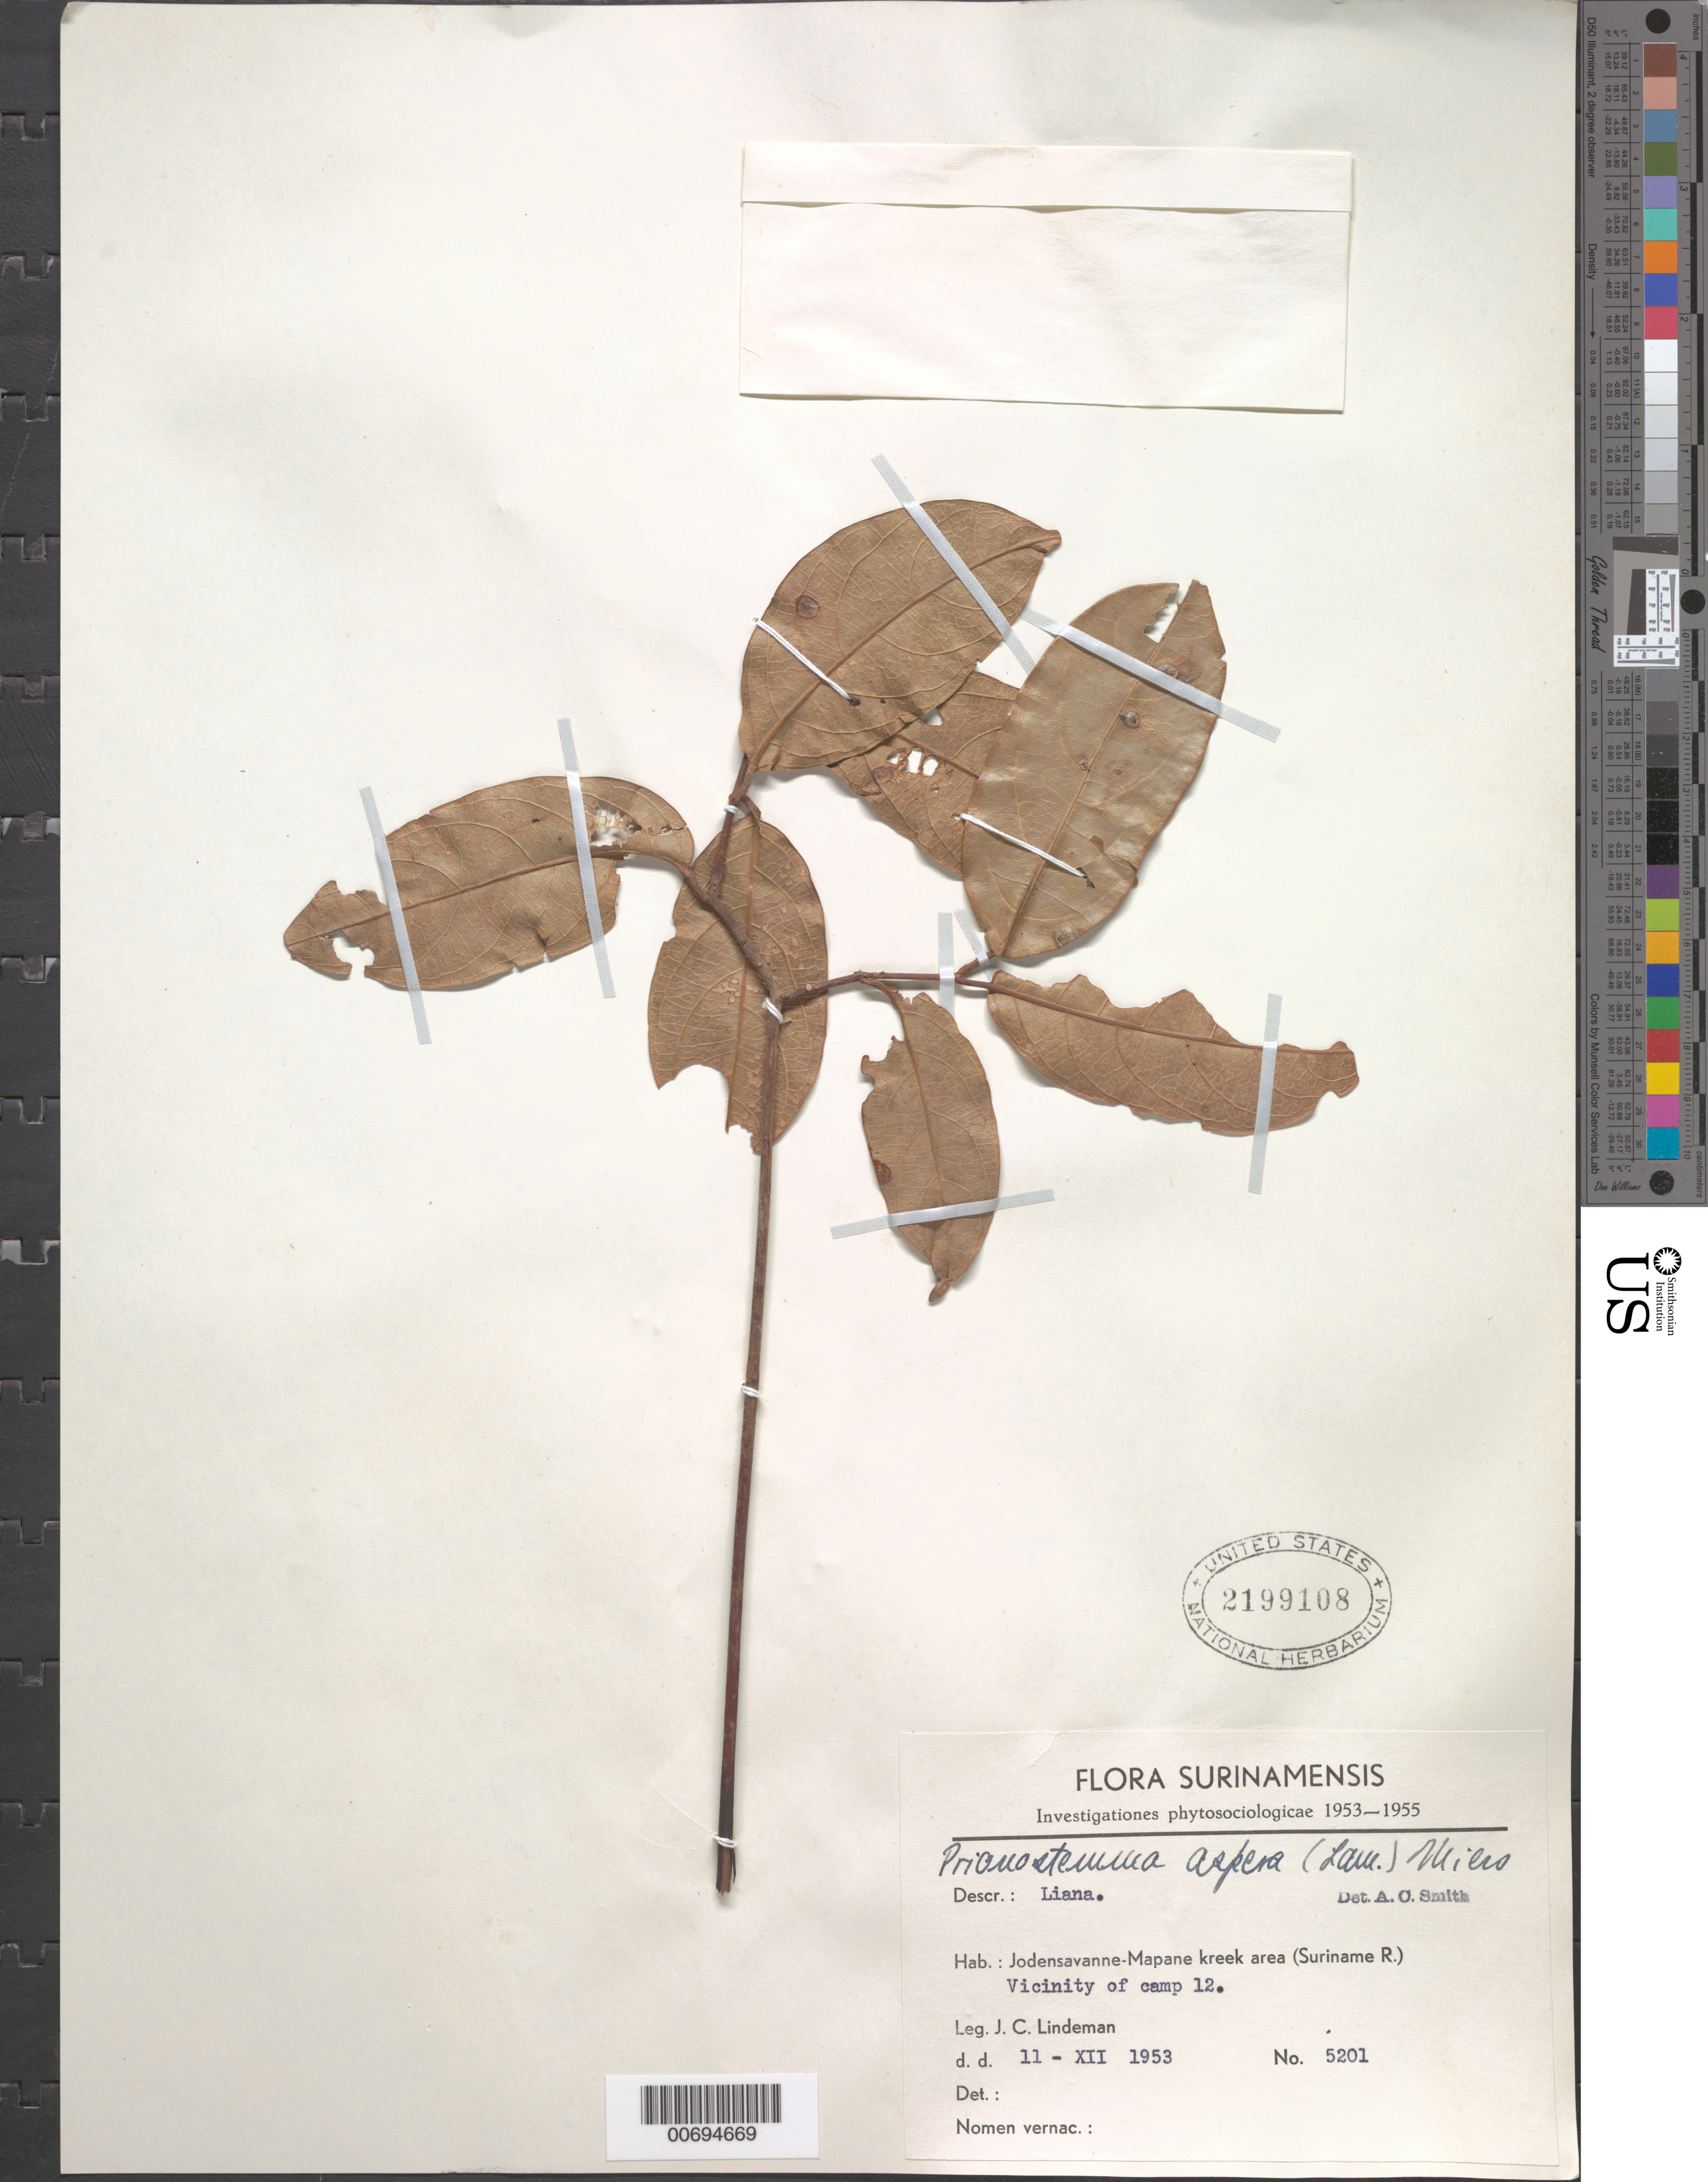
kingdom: Plantae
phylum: Tracheophyta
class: Magnoliopsida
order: Celastrales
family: Celastraceae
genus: Prionostemma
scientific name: Prionostemma aspera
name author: (Lam.) Miers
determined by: Smith, A. C.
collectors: J. C. Lindeman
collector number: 5201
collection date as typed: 11-Jul-53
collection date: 1953-07-11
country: Suriname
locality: Jodensavanne-Mapane kreek area (Suriname River); camp 12, vic. of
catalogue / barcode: US 2199108